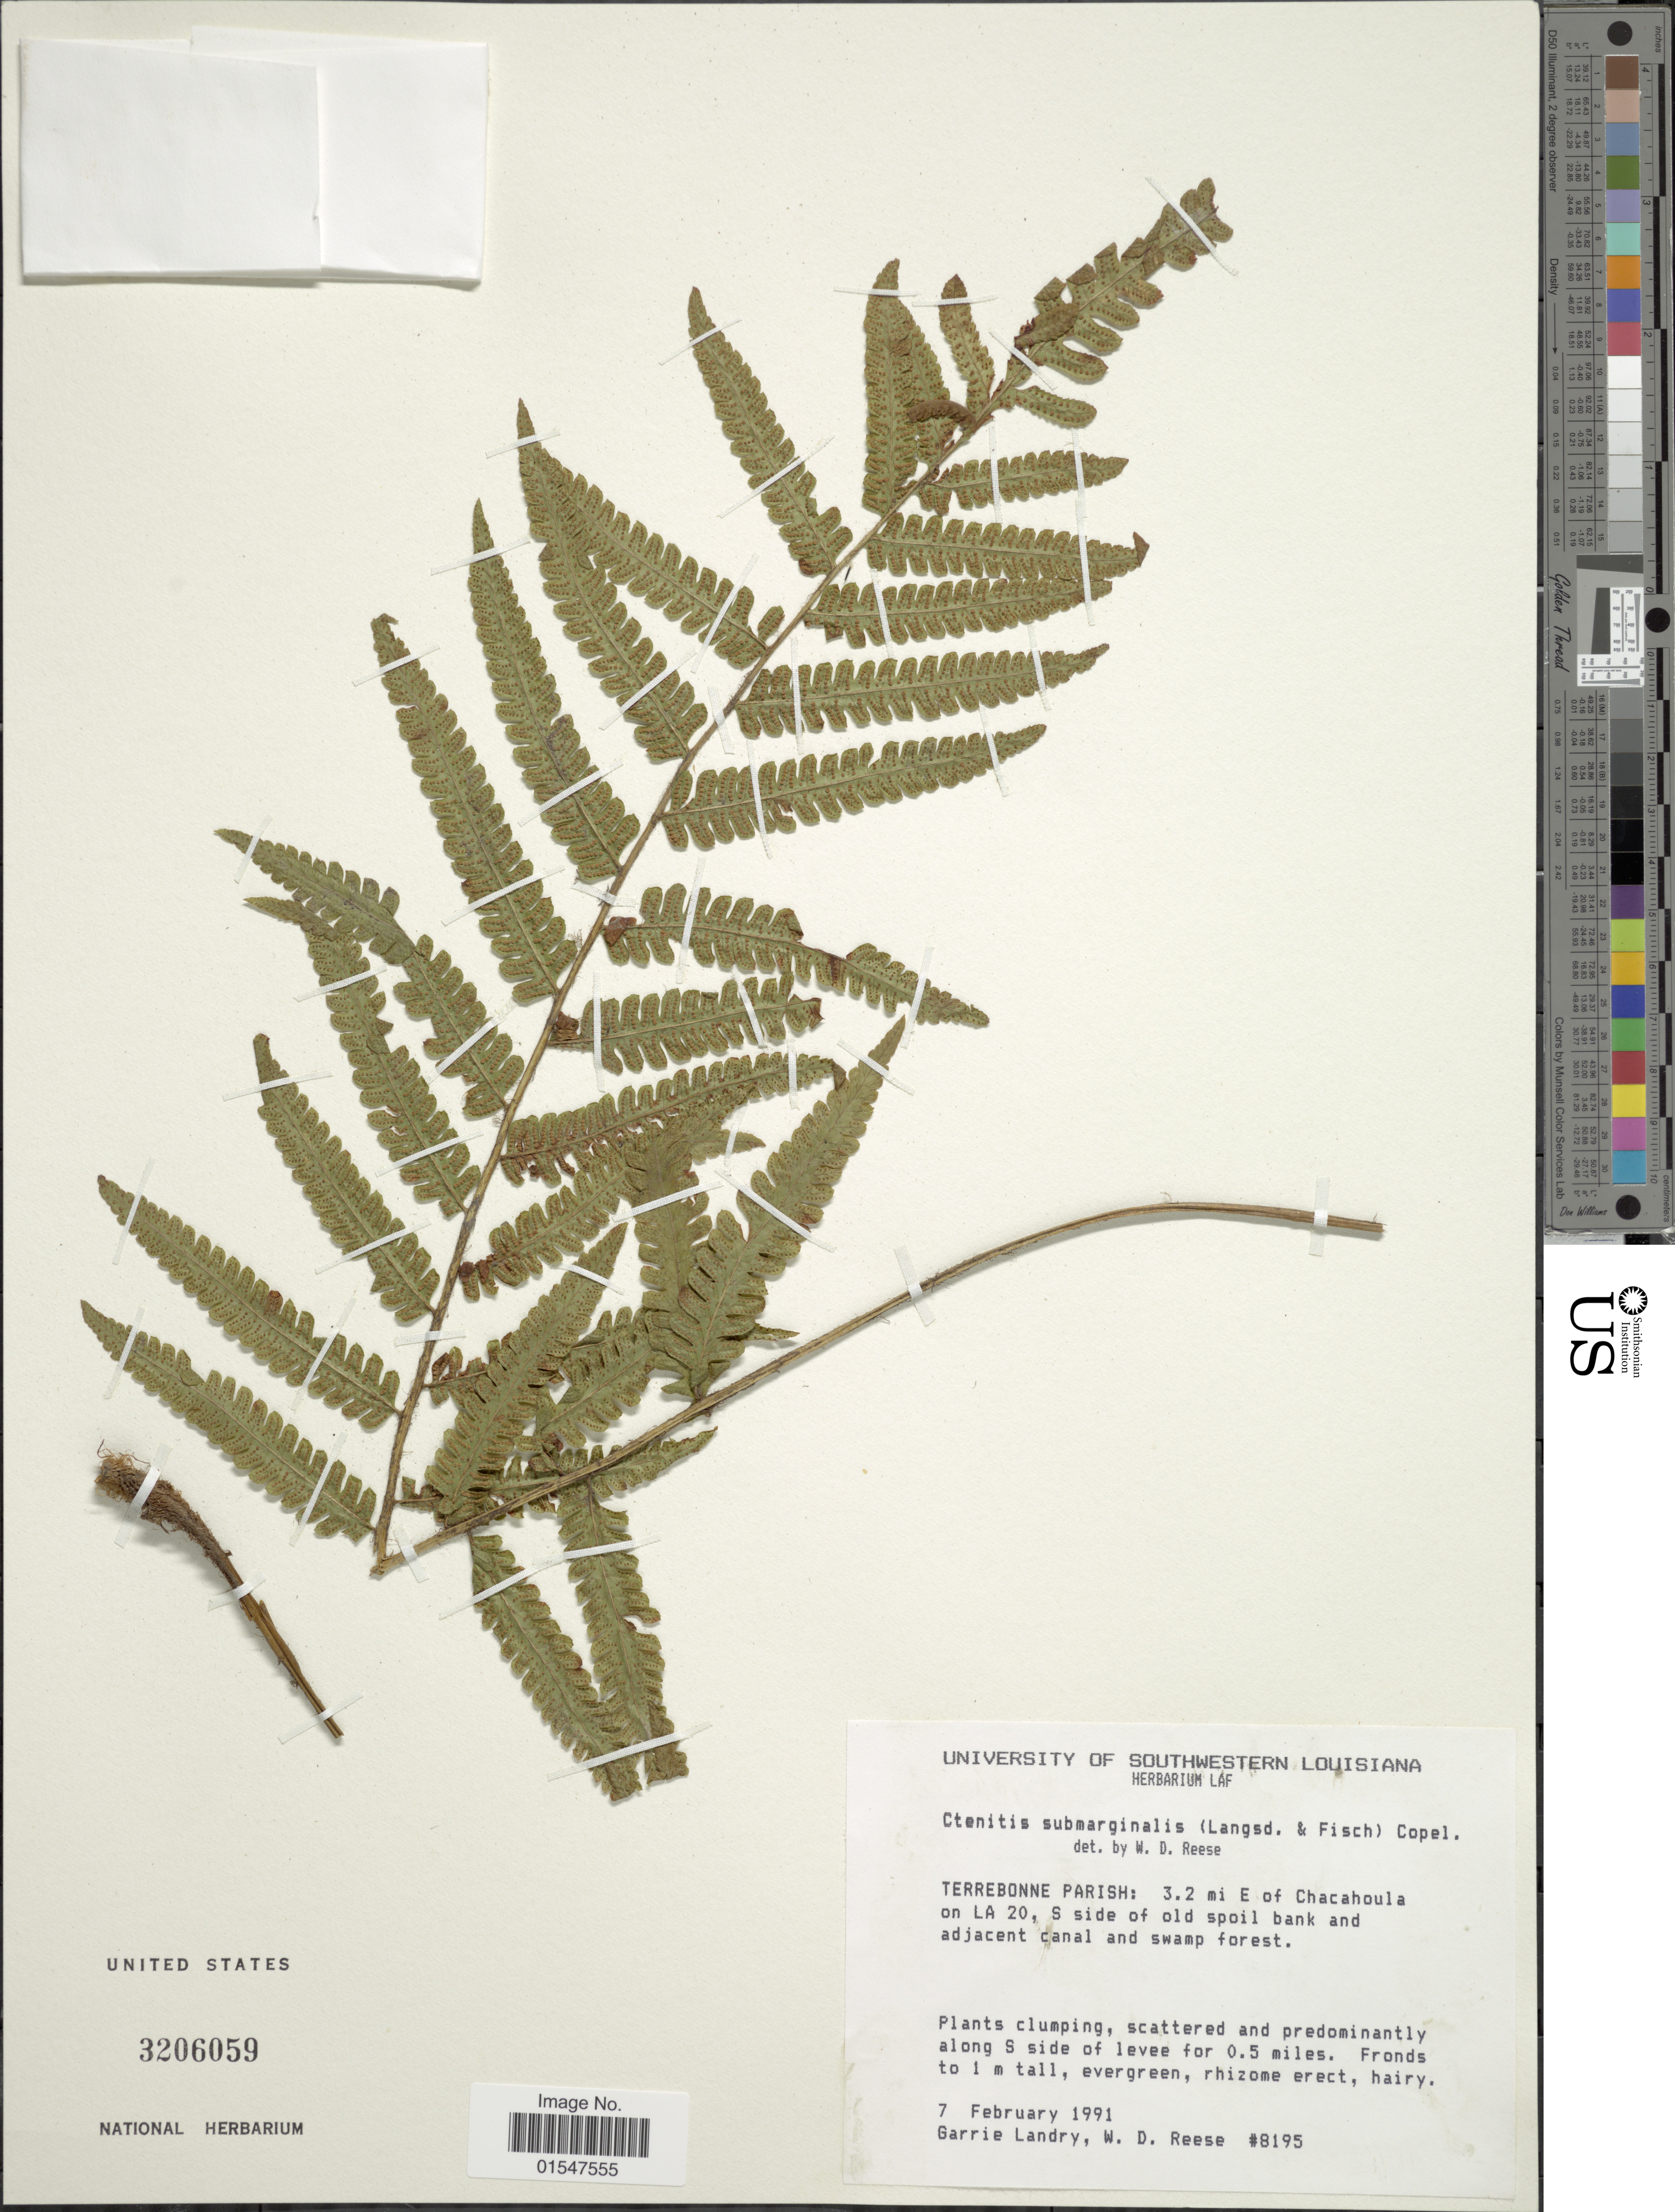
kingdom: Plantae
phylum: Tracheophyta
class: Polypodiopsida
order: Polypodiales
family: Dryopteridaceae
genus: Ctenitis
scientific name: Ctenitis submarginalis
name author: (Langsd. & Fisch.) Ching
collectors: G. P. Landry & W. Reese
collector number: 8195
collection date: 1991-02-07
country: United States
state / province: Louisiana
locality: Terrebonne Parish: 3.2 mi E of Chacahoula on LA 20, S side of old spoil bank and adjacent canal and swamp forest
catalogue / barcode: US 3206059